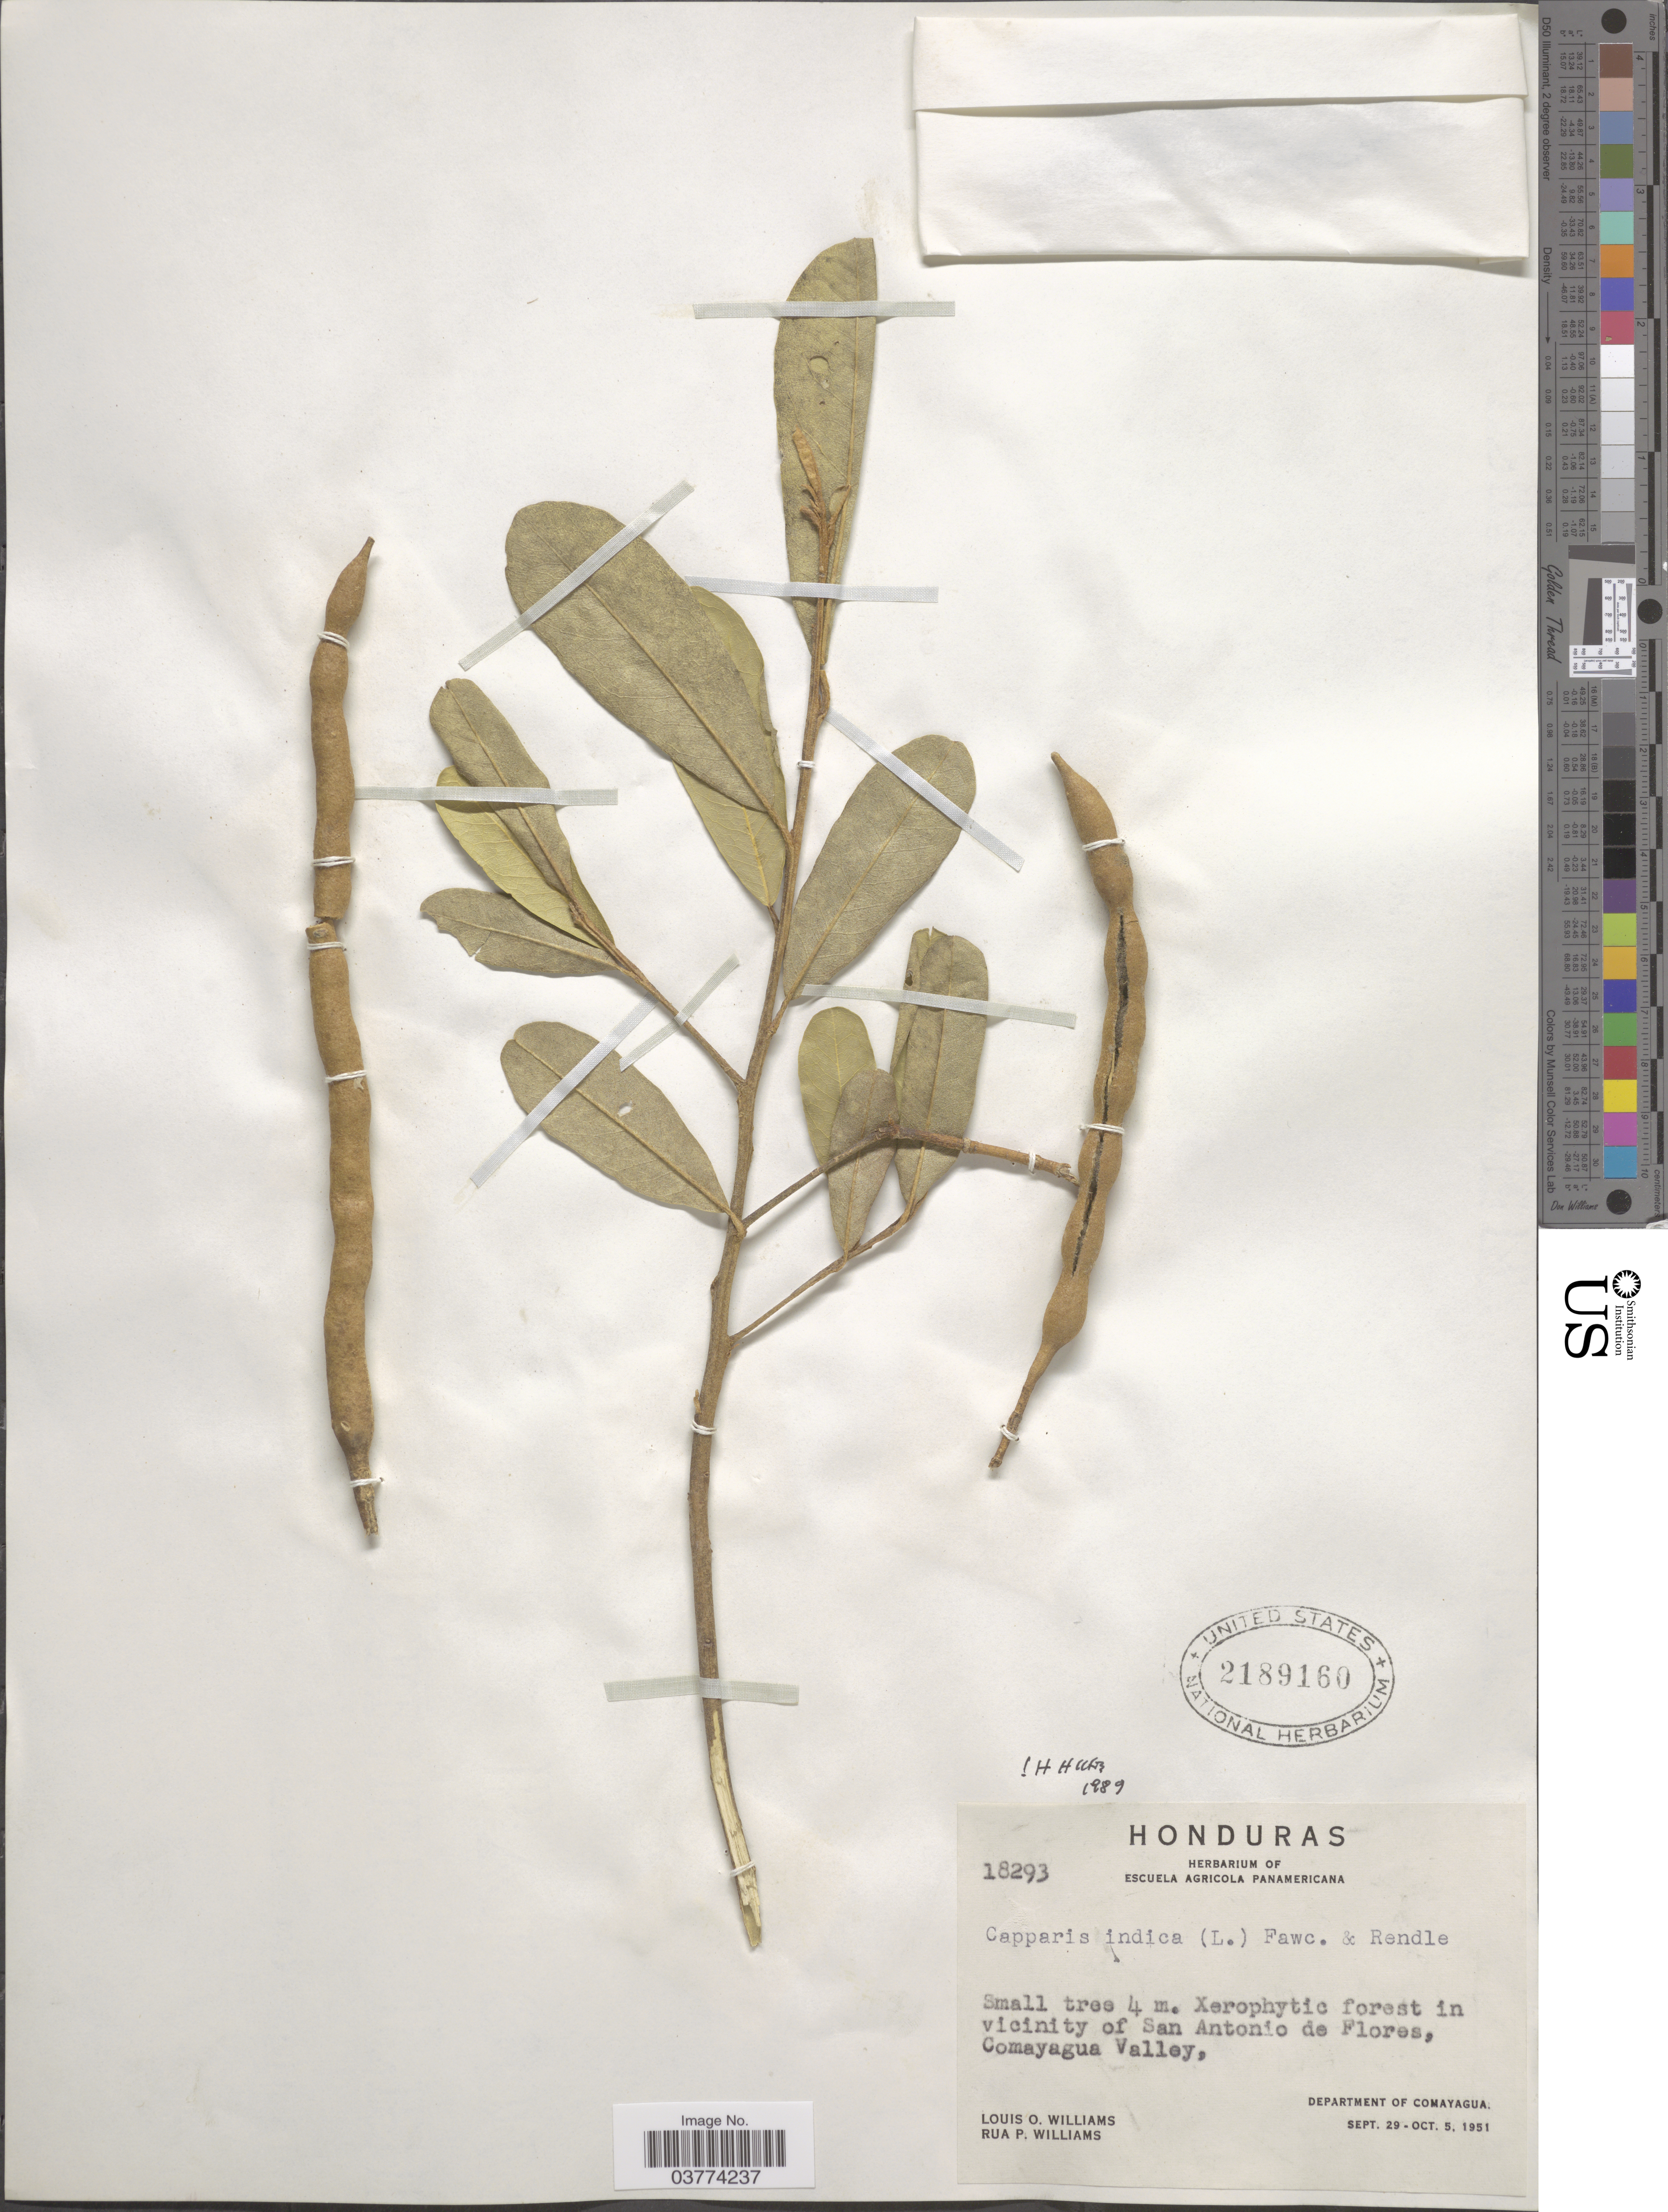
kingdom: Plantae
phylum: Tracheophyta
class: Magnoliopsida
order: Brassicales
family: Capparaceae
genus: Quadrella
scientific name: Quadrella indica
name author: (L.) Iltis & Cornejo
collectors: L. O. Williams & R. P. Williams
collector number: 18293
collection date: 1951-09-29/1951-10-05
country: Honduras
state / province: Comayagua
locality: Vicinity of San Antonio de Flores, Comayagua Valley, Department of Comayagua.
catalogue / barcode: US 2189160